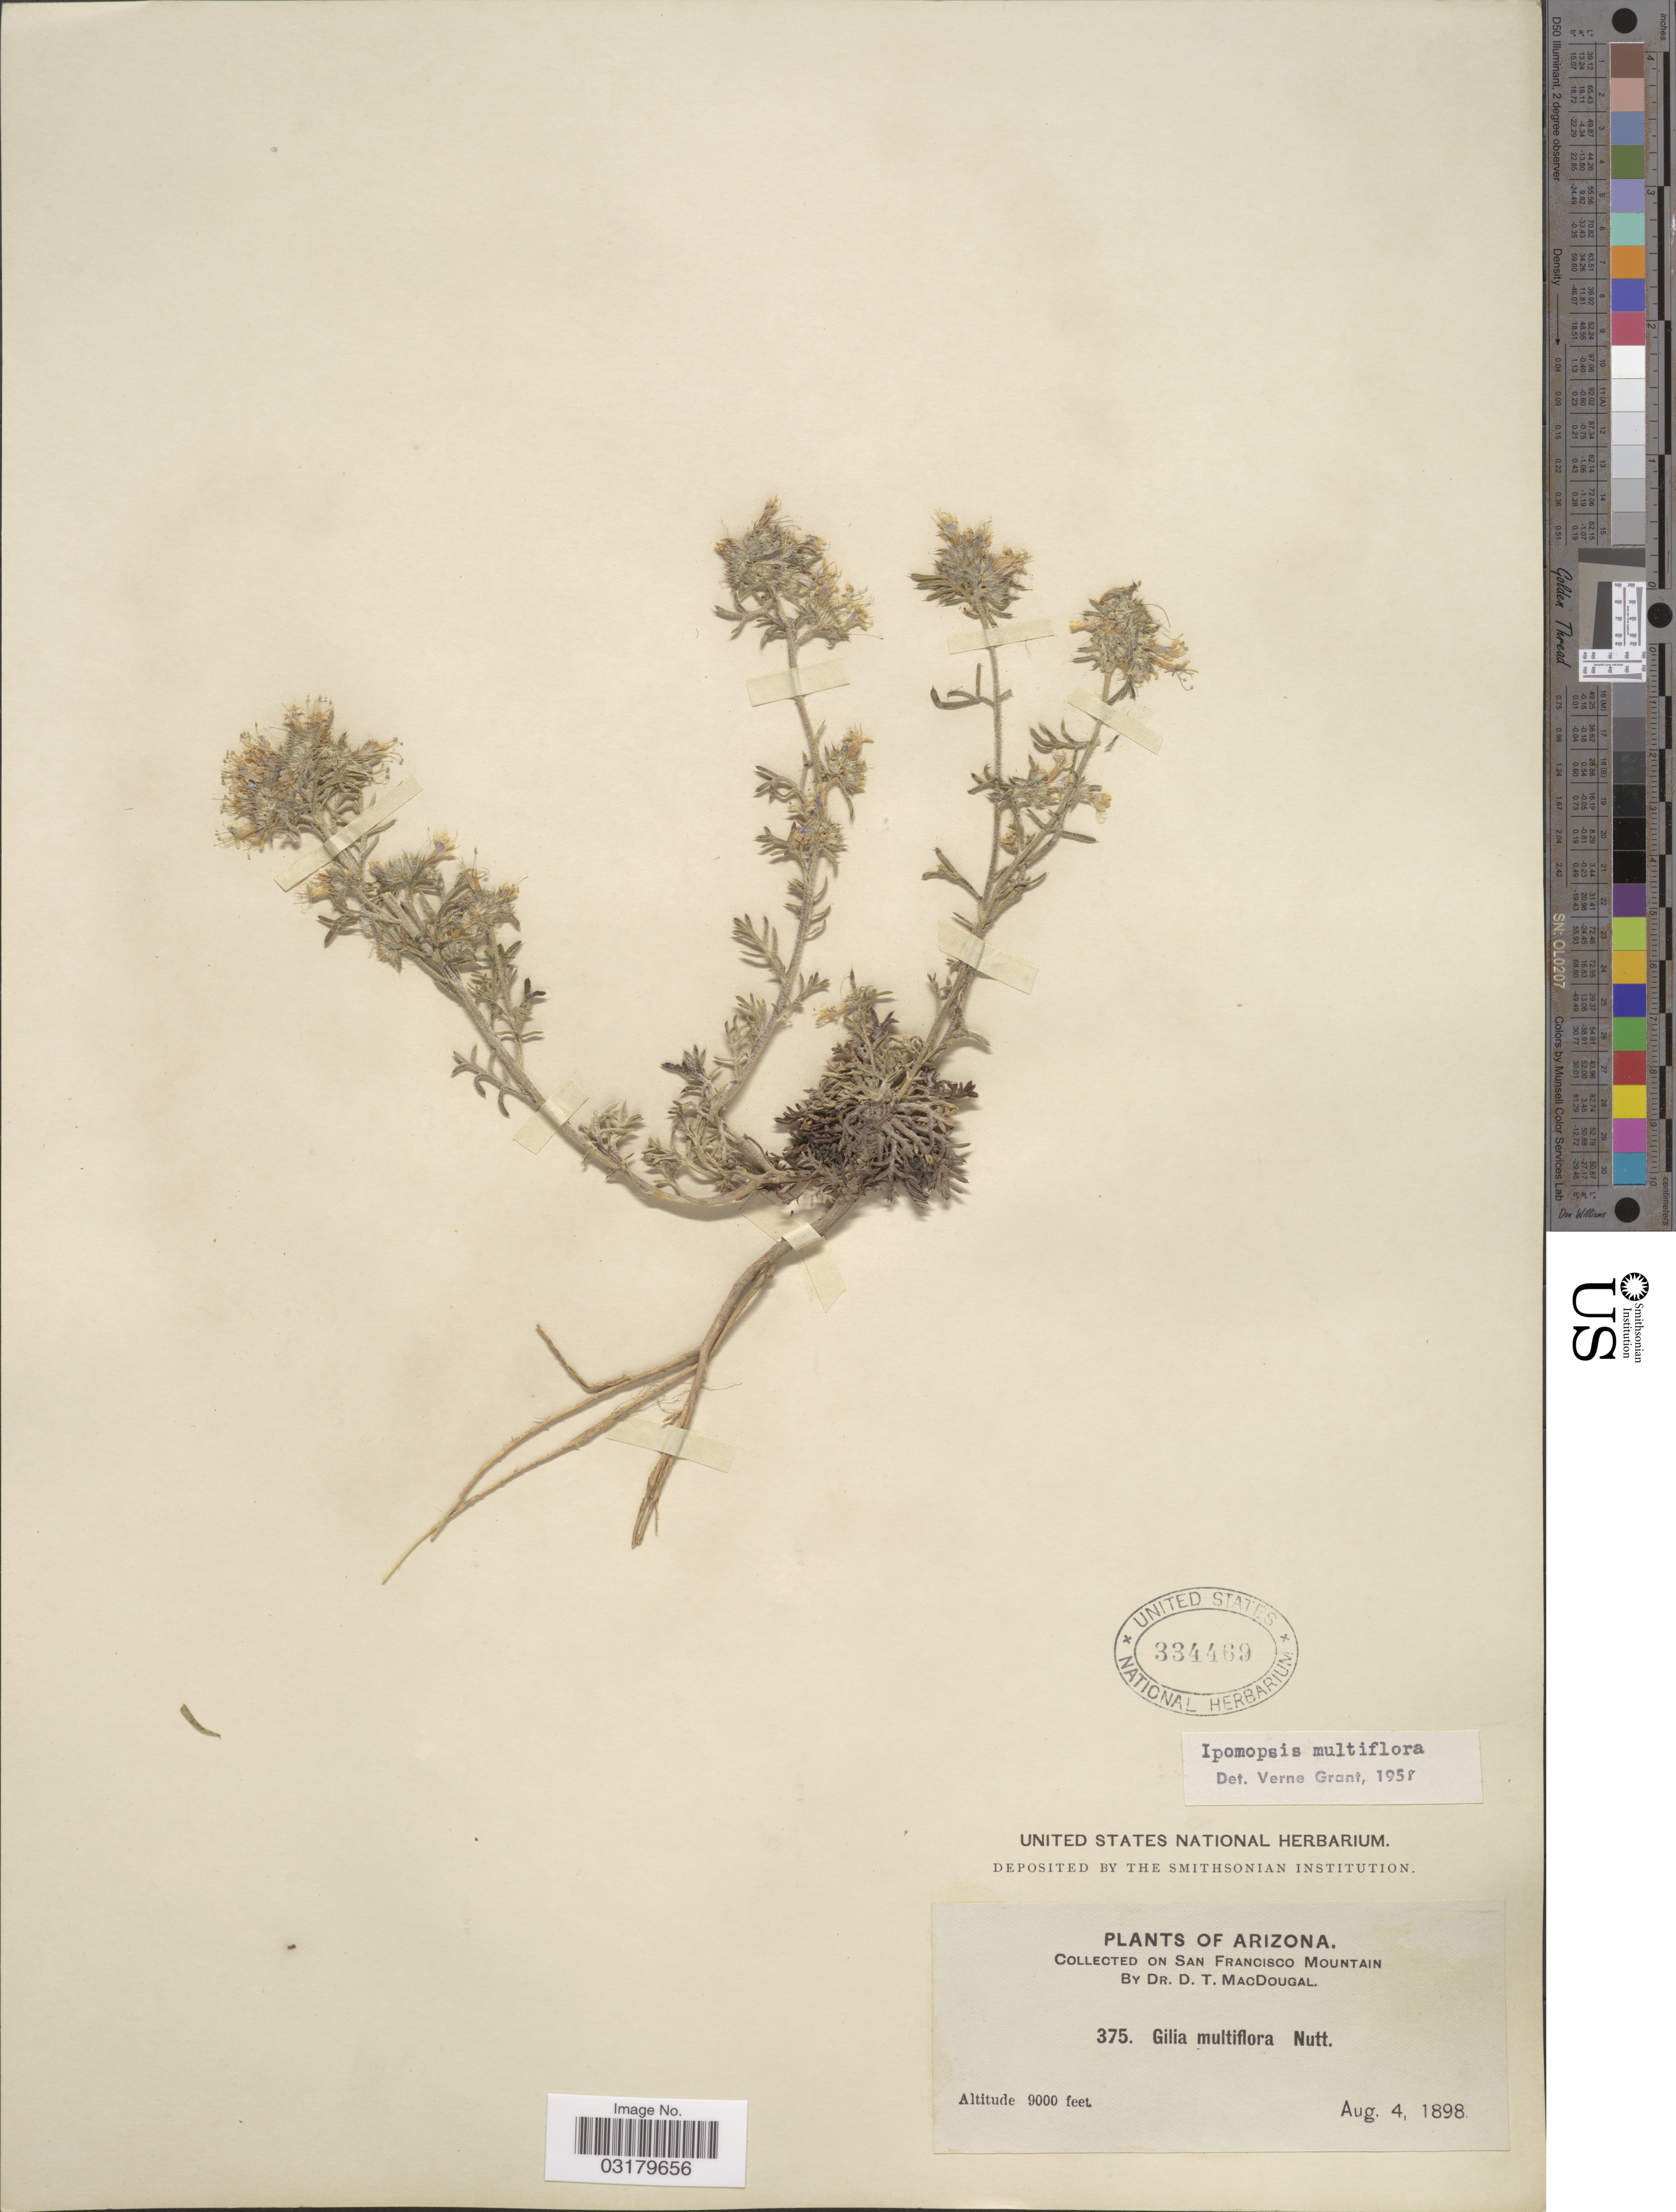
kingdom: Plantae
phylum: Tracheophyta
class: Magnoliopsida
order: Ericales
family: Polemoniaceae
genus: Ipomopsis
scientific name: Ipomopsis multiflora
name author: (Nutt.) V.E. Grant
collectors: D. T. MacDougal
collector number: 375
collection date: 1898-08-04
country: United States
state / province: Arizona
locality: On San Francisco Mountain.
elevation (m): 2743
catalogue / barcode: US 334469